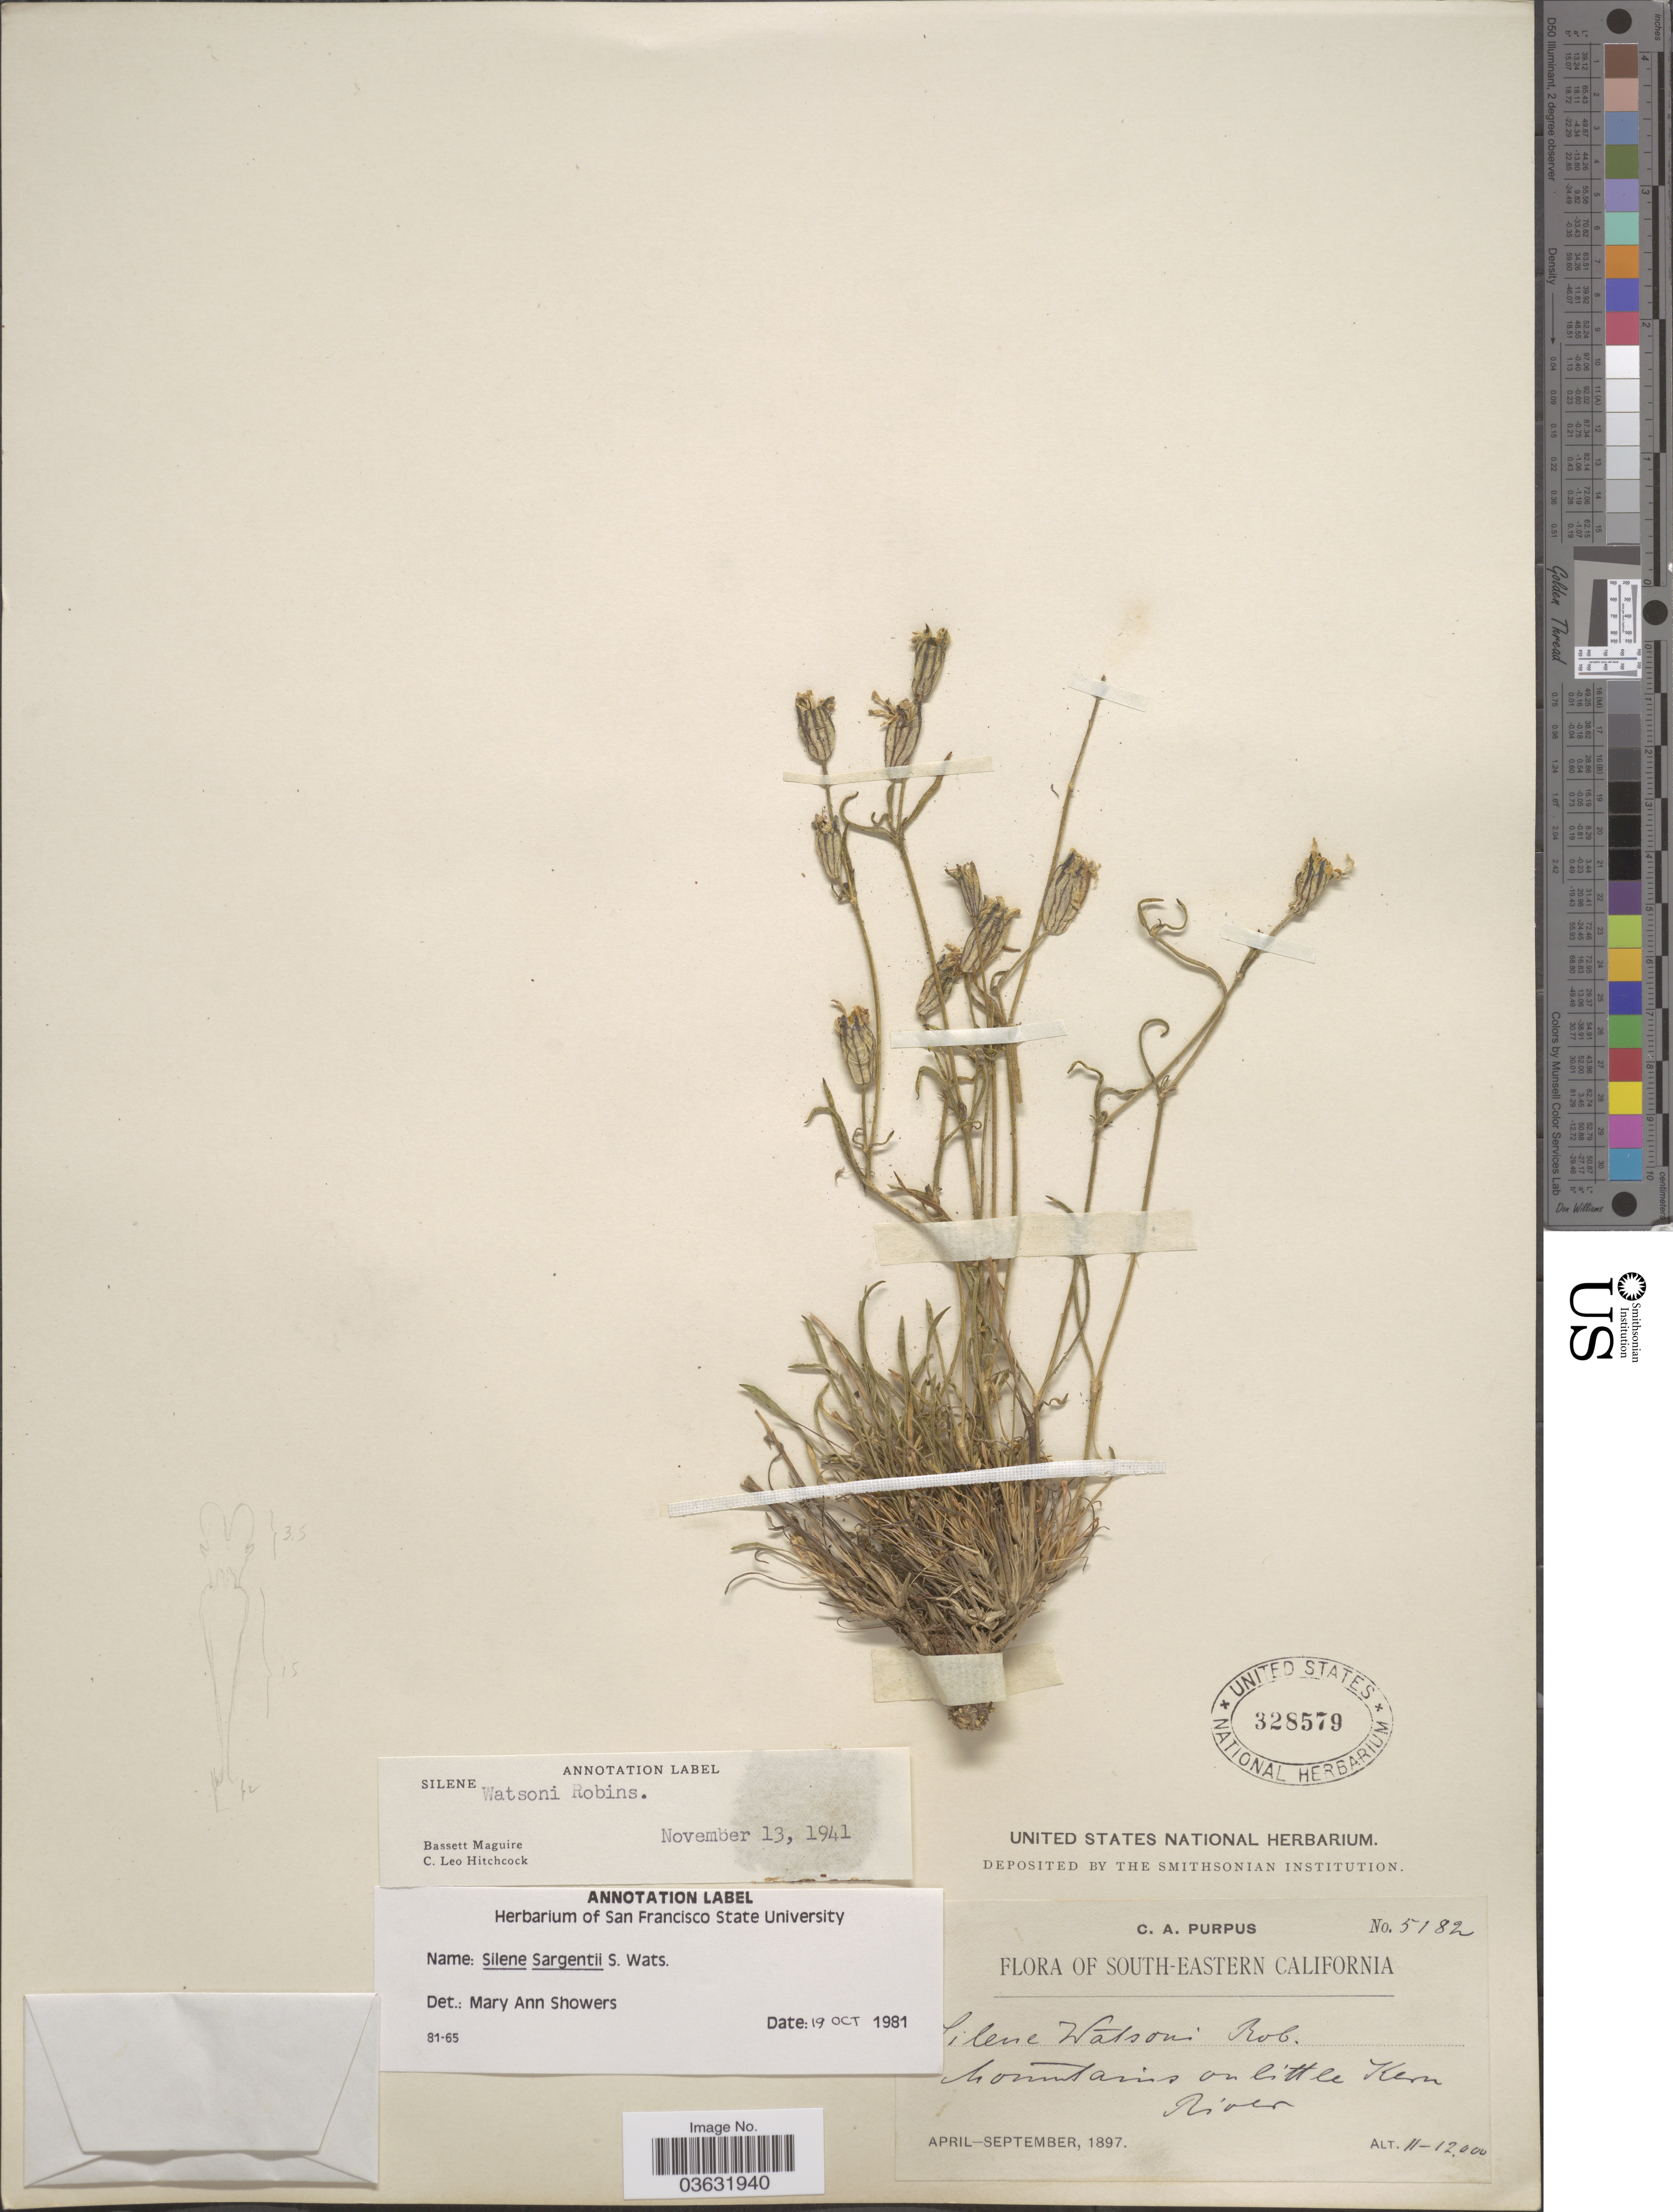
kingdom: Plantae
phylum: Tracheophyta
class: Magnoliopsida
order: Caryophyllales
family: Caryophyllaceae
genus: Silene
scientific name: Silene sargentii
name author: S. Watson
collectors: C. A. Purpus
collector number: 5182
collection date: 1897-04/1897-09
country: United States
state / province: California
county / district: Kern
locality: South-Eastern California. Mountains on little Kern River.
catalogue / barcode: US 328579